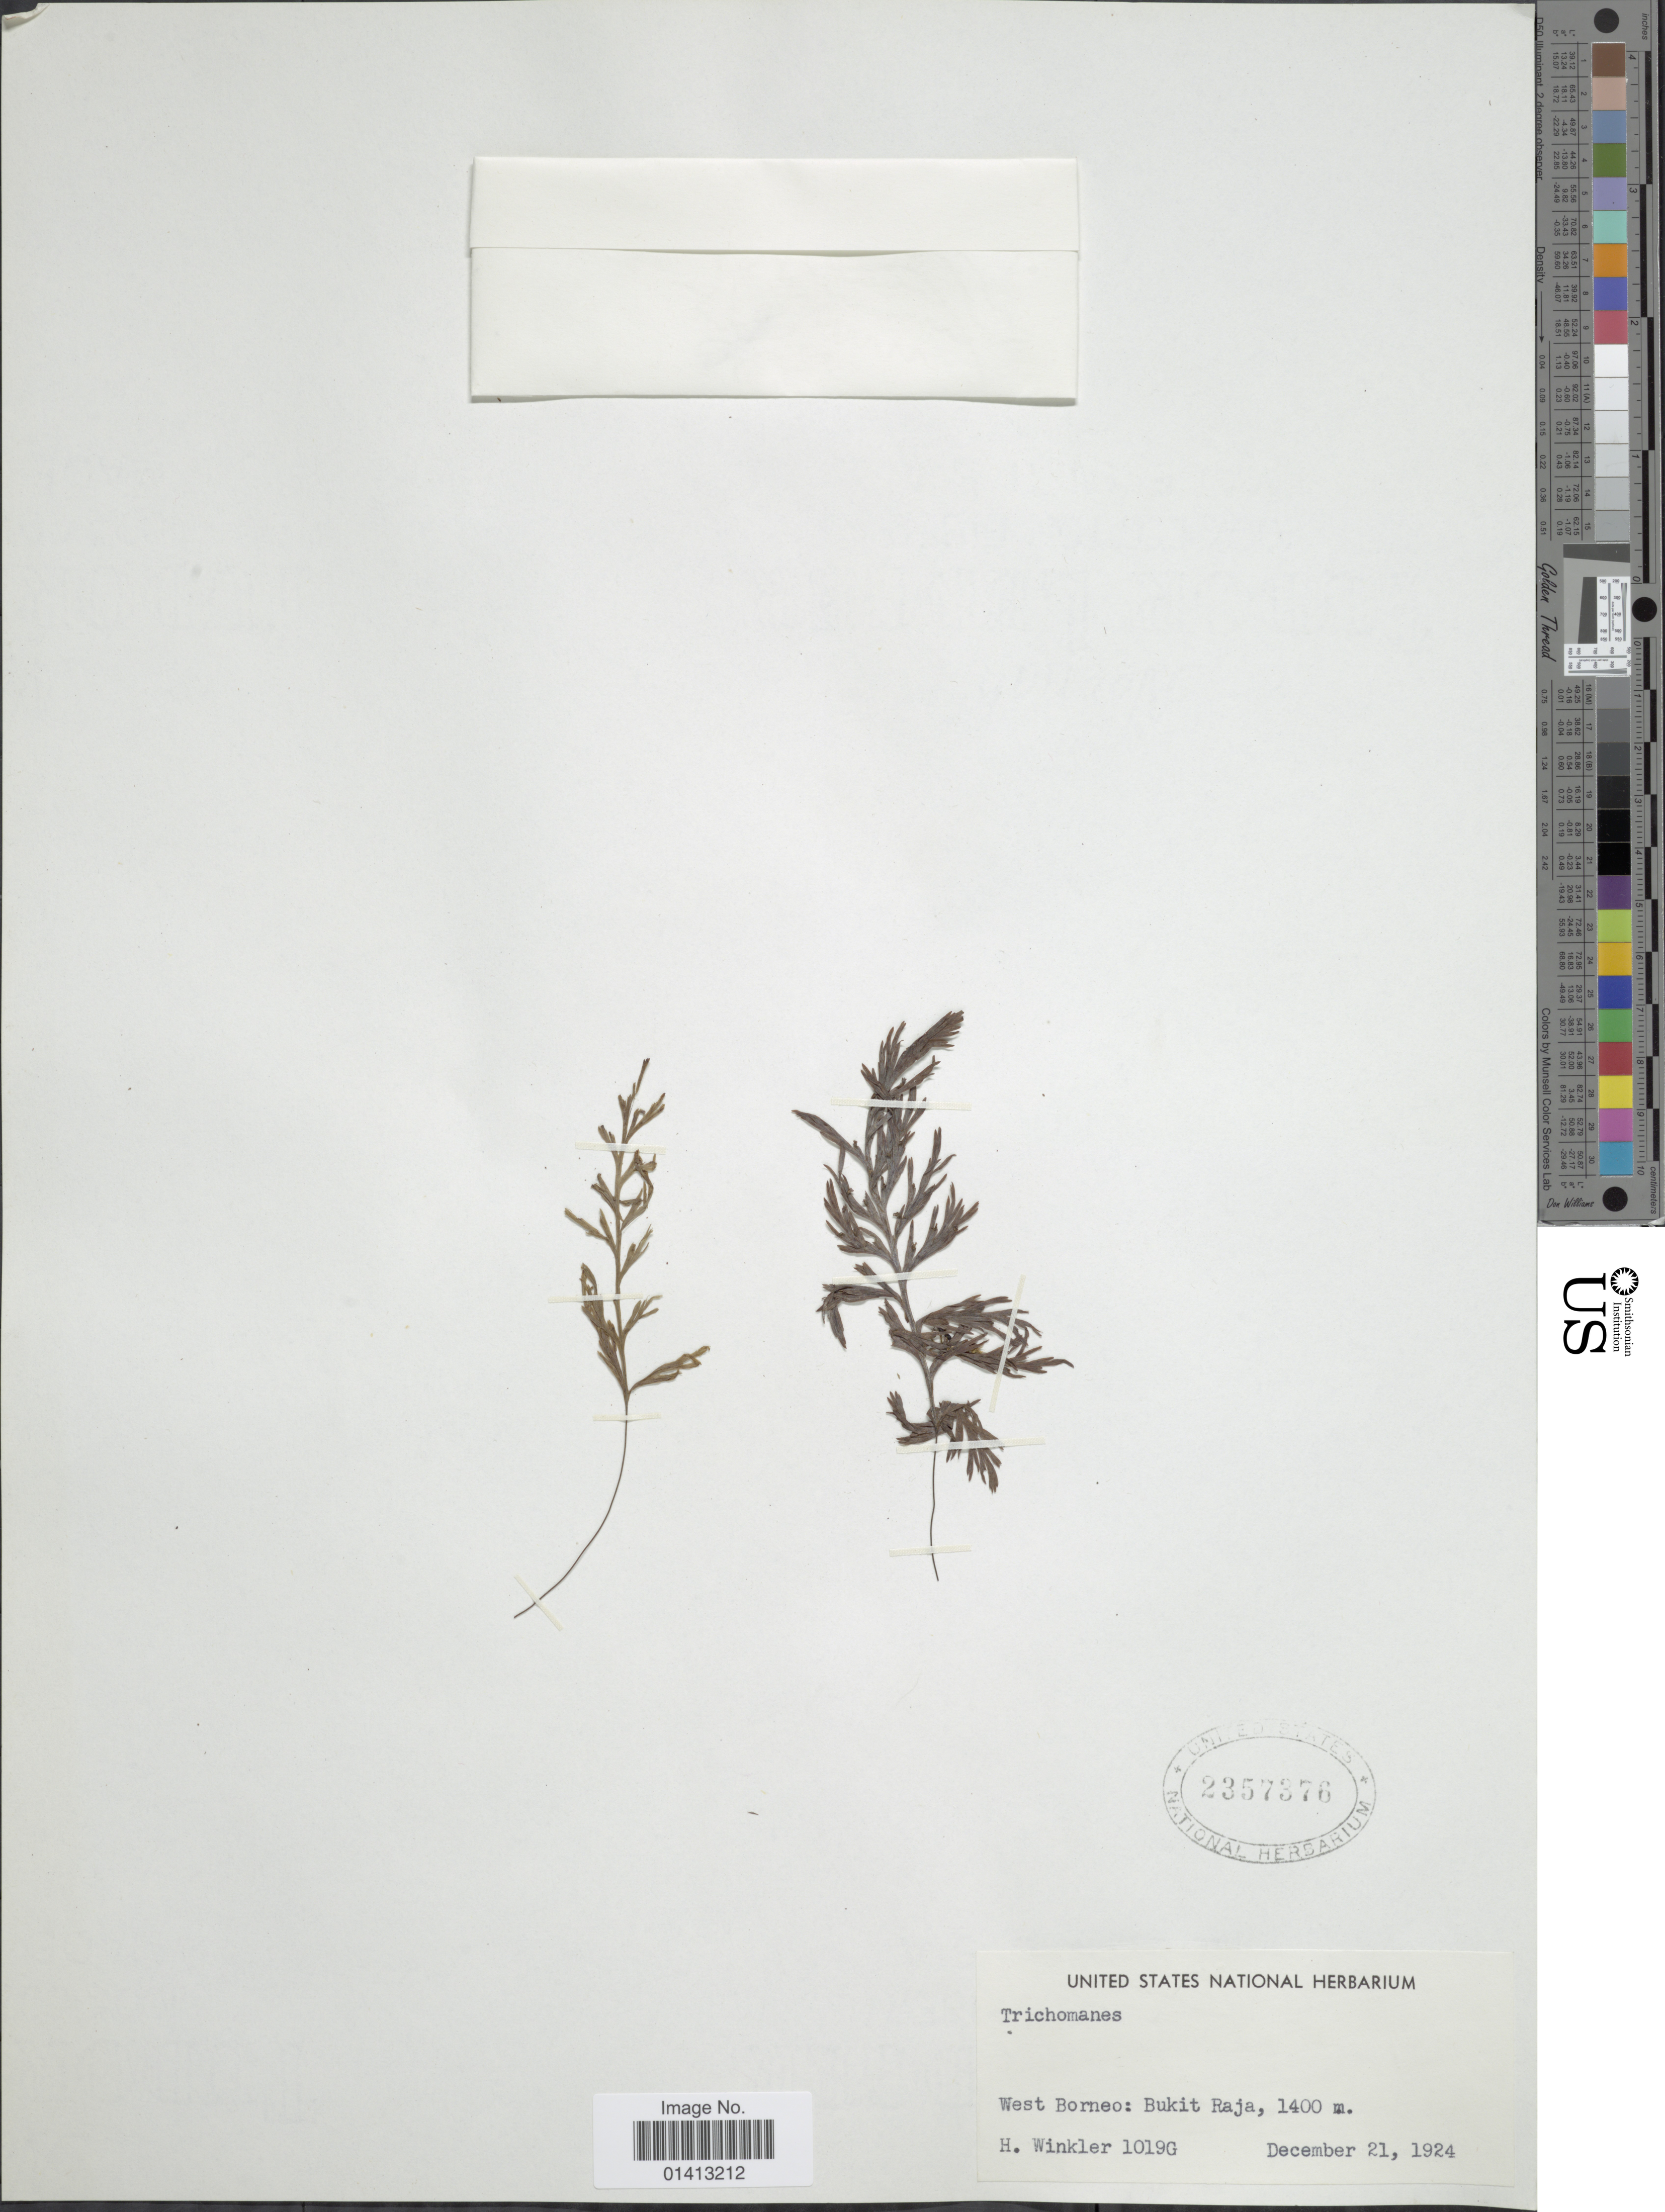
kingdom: Plantae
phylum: Tracheophyta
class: Polypodiopsida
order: Hymenophyllales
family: Hymenophyllaceae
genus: Crepidomanes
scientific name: Crepidomanes sp.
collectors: H. Winkler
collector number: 1019G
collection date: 1924-12-21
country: Malaysia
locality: West Borneo: Bukit Raja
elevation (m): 1400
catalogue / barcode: US 2357376